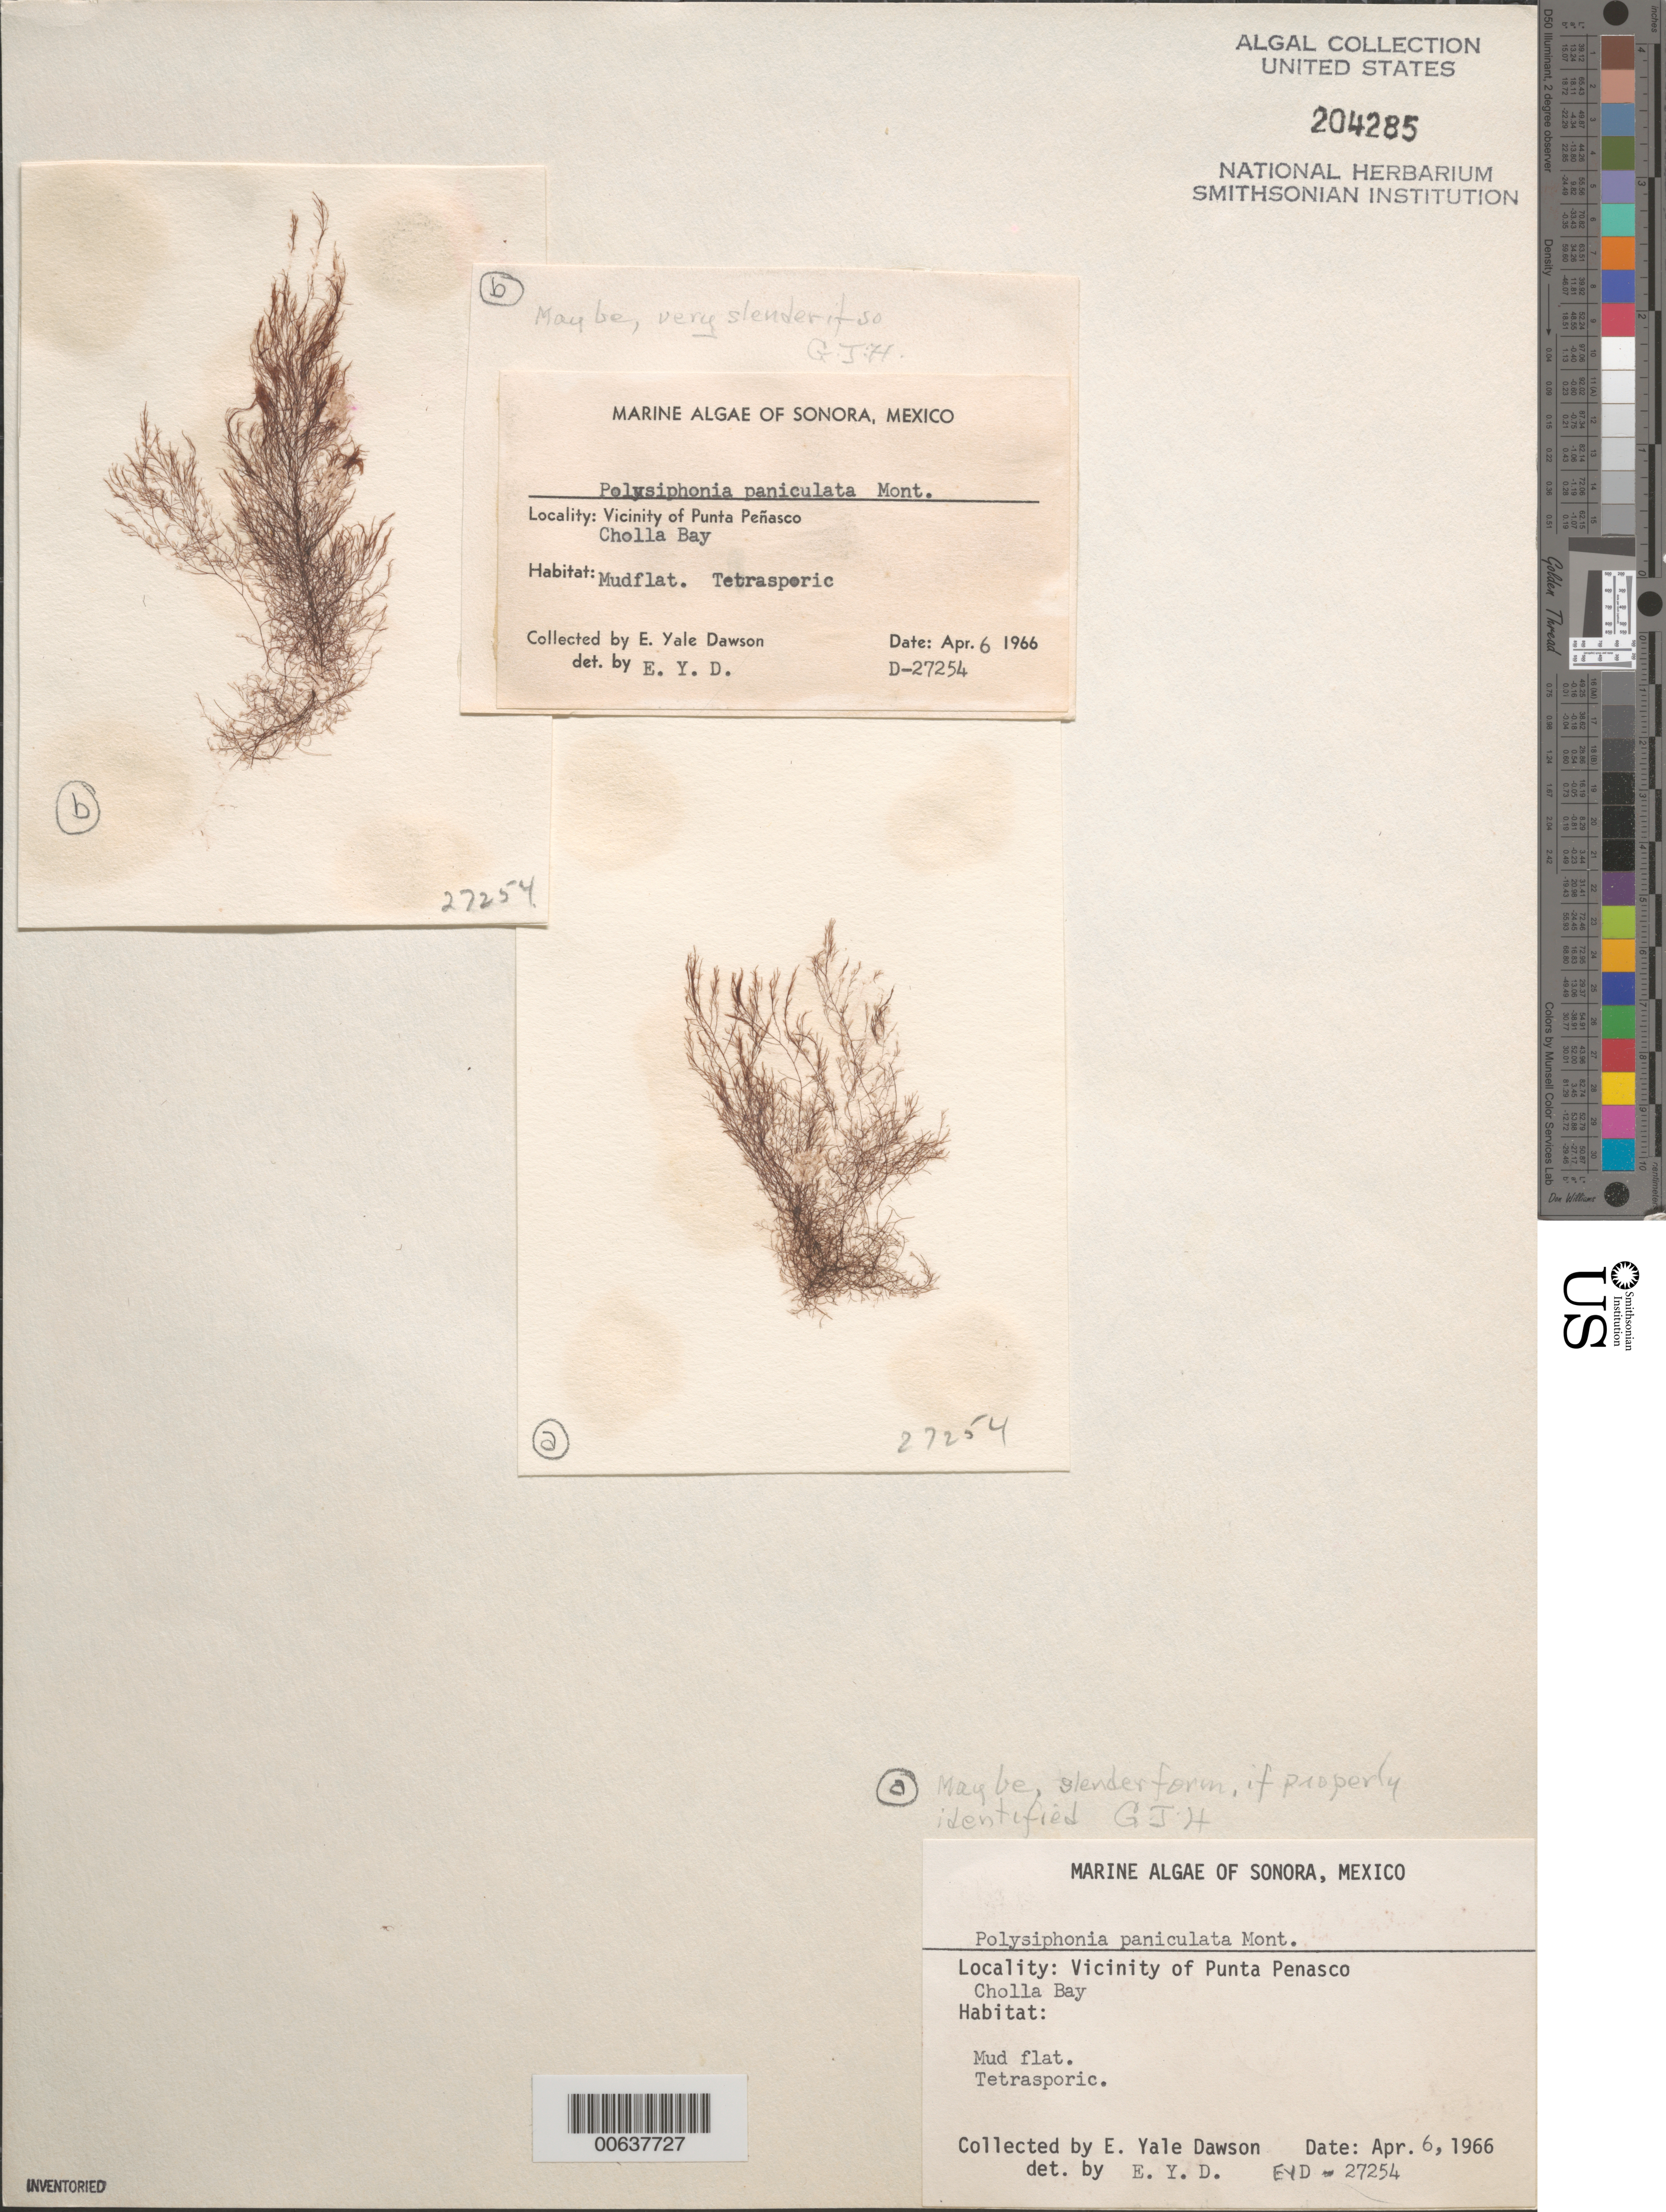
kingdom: Plantae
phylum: Rhodophyta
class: Florideophyceae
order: Ceramiales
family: Rhodomelaceae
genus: Eutrichosiphonia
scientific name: Eutrichosiphonia paniculata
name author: (Mont.) D.E.Bustamante & T.O. Cho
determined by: Algae name updating Project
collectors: E. Y. Dawson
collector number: EYD 27254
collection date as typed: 06 Apr 1966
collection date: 1966-04-06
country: Mexico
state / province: Sonora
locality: Bahia Cholla (Cholla Bay), Punta Penasco area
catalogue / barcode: US 204285